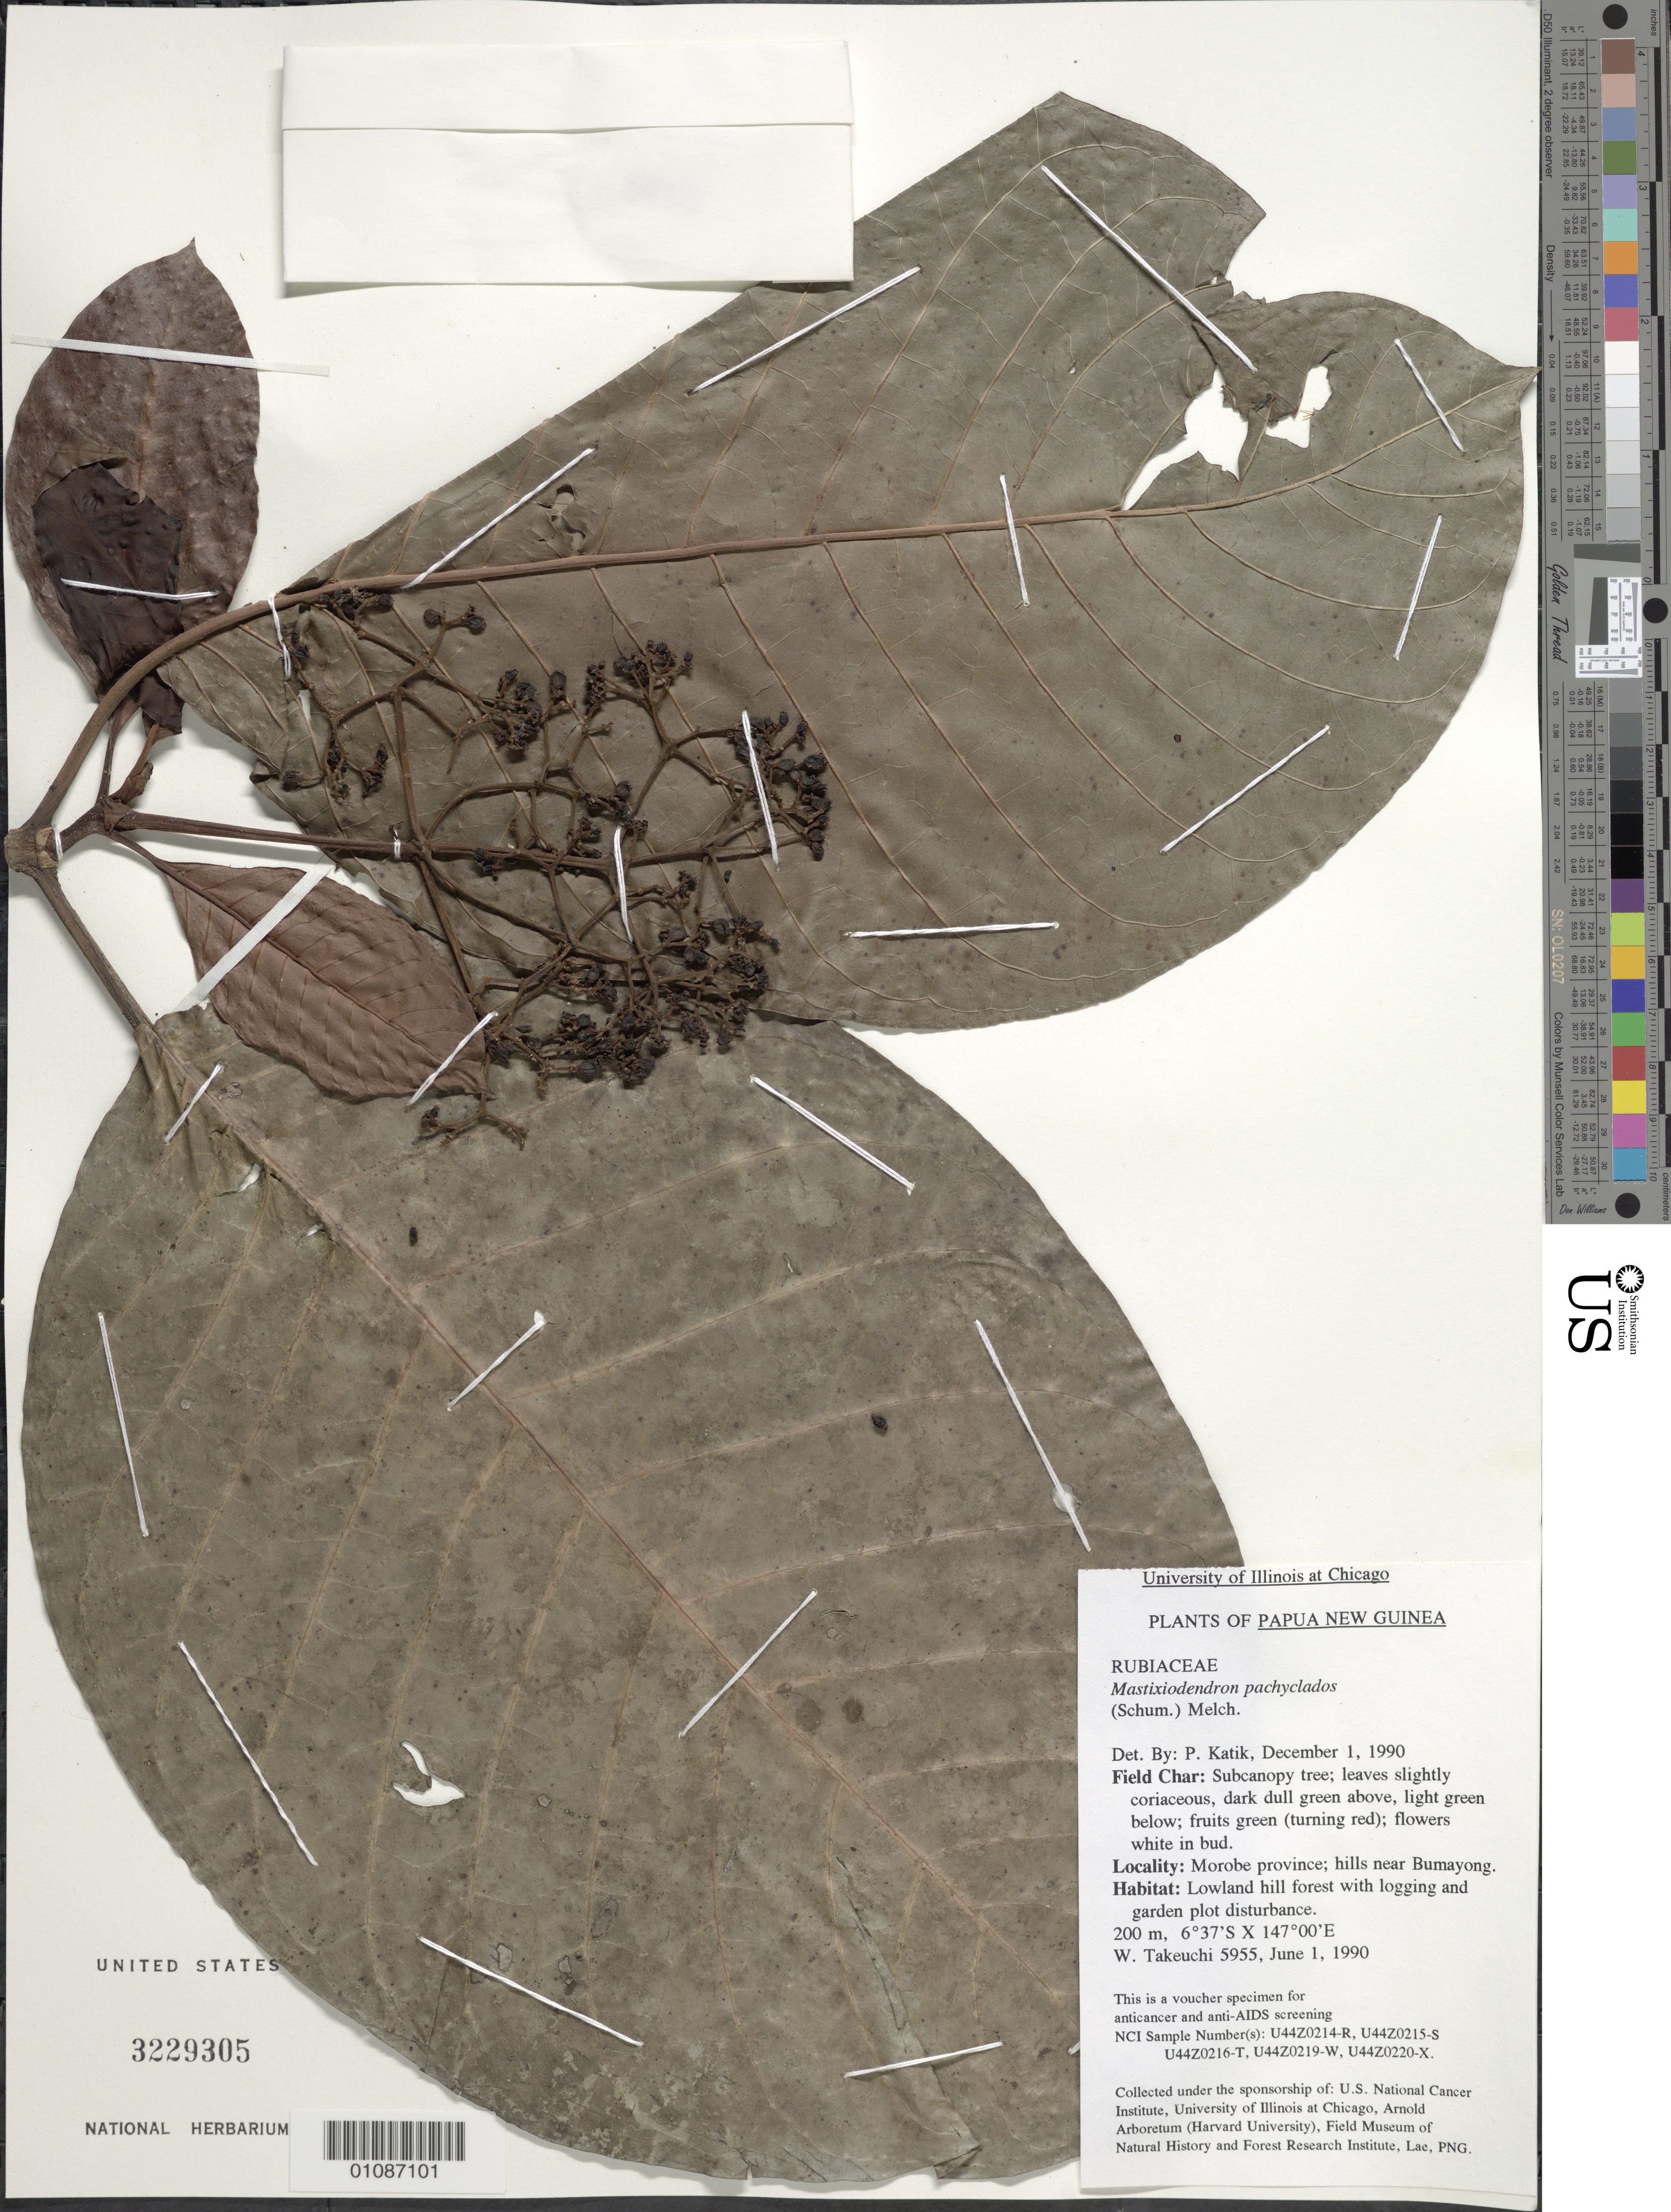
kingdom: Plantae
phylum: Tracheophyta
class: Magnoliopsida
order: Gentianales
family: Rubiaceae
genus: Mastixiodendron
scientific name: Mastixiodendron pachyclados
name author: Melch.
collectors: W. Takeuchi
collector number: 5955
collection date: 1990-06-01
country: Papua New Guinea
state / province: Morobe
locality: Morobe Province; hills near Bumayong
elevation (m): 200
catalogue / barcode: US 3229305